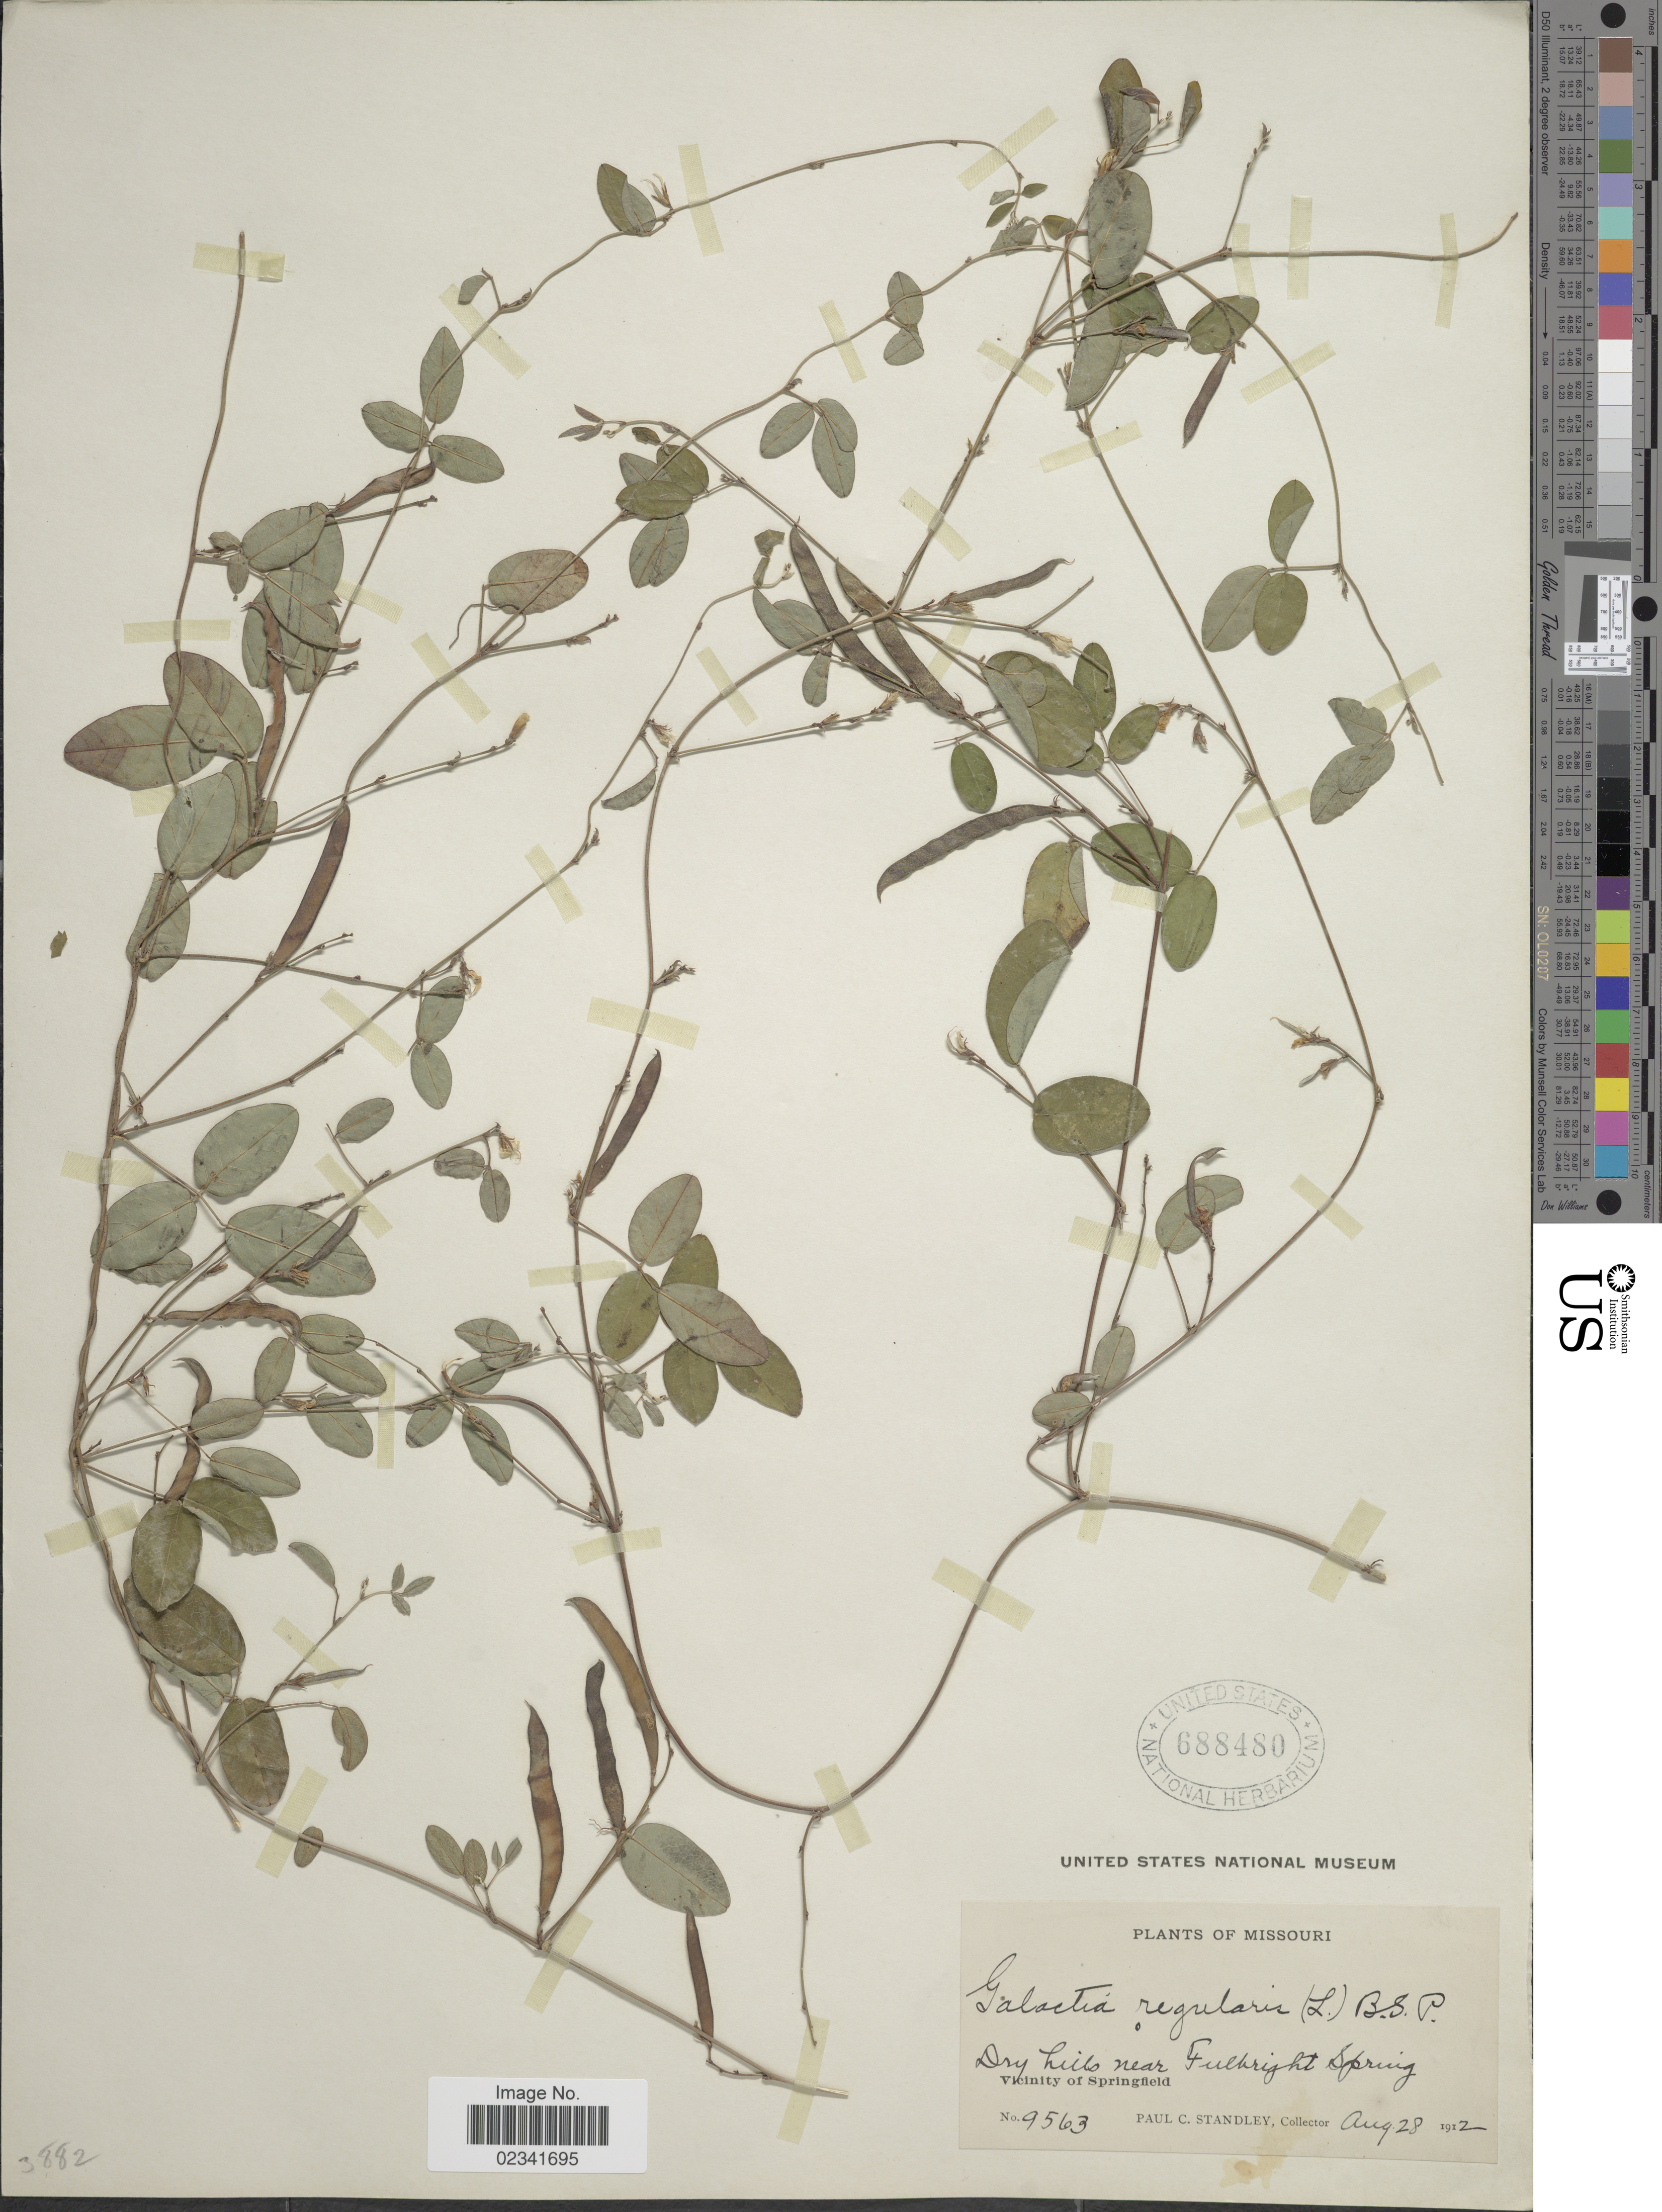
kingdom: Plantae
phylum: Tracheophyta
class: Magnoliopsida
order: Fabales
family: Fabaceae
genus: Galactia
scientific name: Galactia regularis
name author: (L.) Britton, Stearns & Poggenb.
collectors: P. C. Standley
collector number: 9563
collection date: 1912-08-28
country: United States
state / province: Missouri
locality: Vicinity of Springfield, Dry hills near Fulbright Spring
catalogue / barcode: US 688480